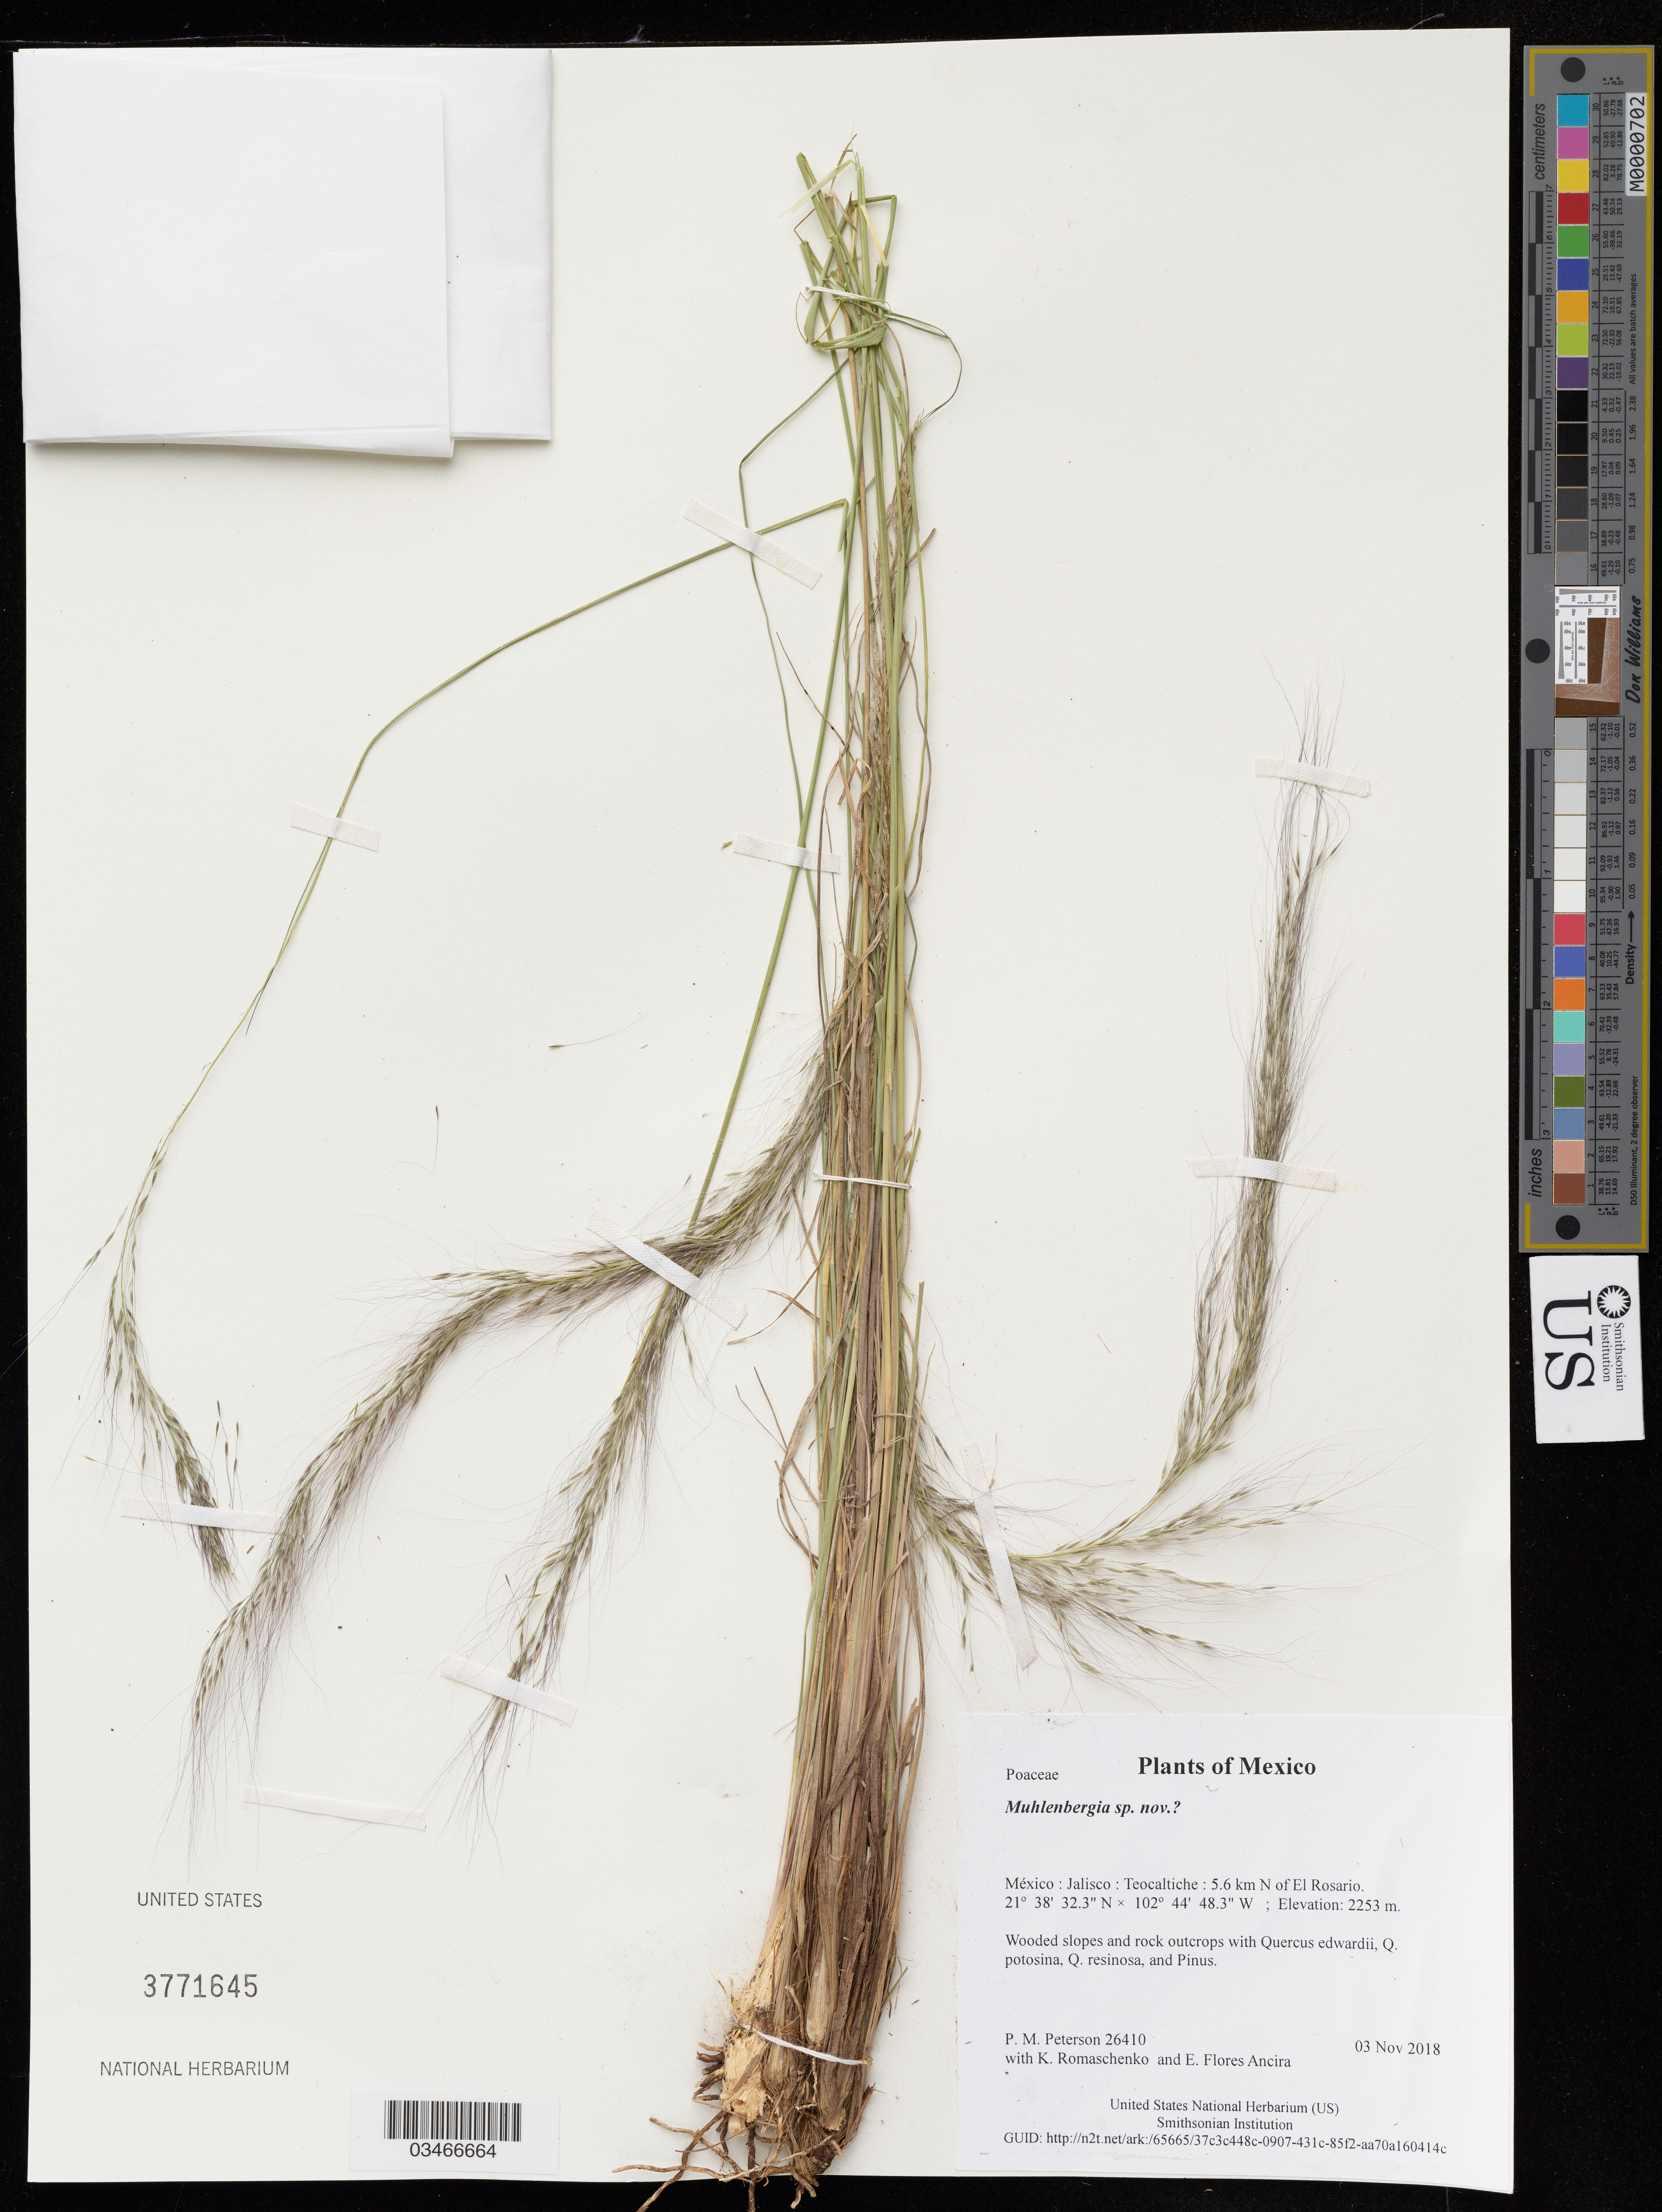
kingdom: Plantae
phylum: Tracheophyta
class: Liliopsida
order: Poales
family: Poaceae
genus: Muhlenbergia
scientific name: Muhlenbergia sp. nov.?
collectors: P. M. Peterson, K. Romaschenko & E. Flores Ancira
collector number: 26410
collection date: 2018-11-03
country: México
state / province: Jalisco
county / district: Teocaltiche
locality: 5.6 km N of El Rosario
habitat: Wooded slopes and rock outcrops with Quercus edwardii, Q. potosina, Q. resinosa, and Pinus.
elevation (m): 2253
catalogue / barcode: US 3771645